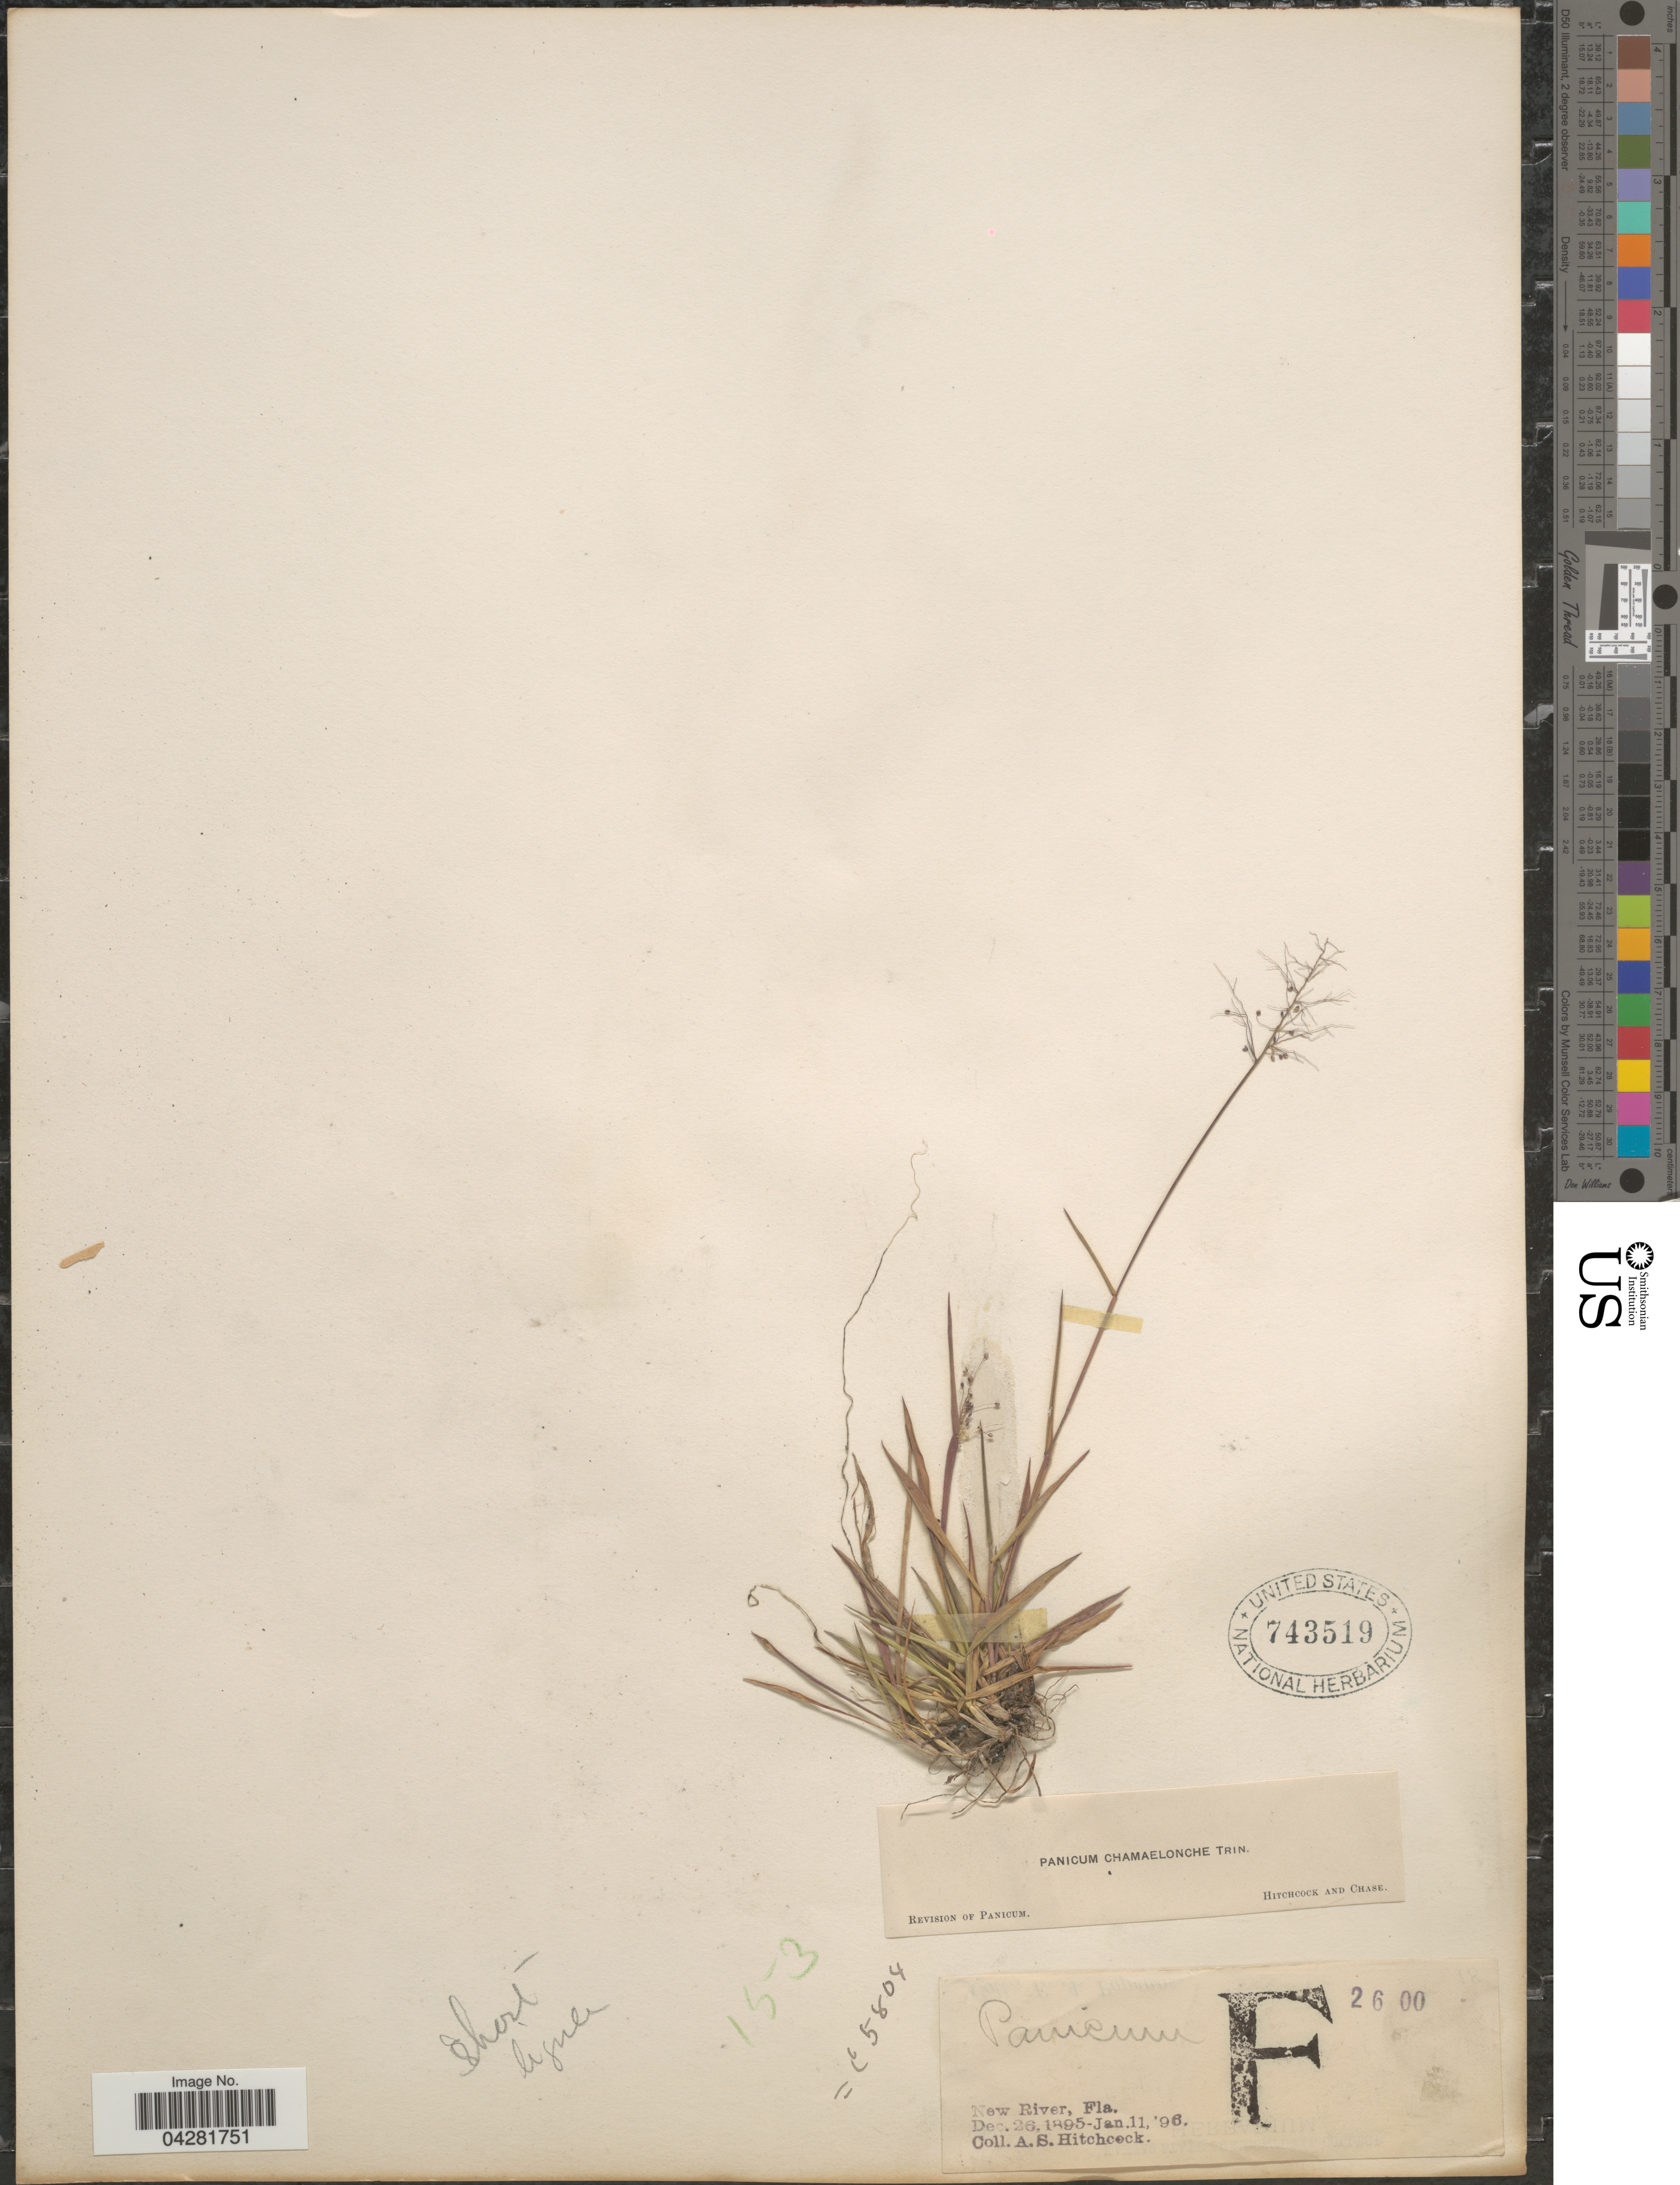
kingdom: Plantae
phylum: Tracheophyta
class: Liliopsida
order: Poales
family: Poaceae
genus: Dichanthelium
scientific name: Dichanthelium ensifolium var. ensifolium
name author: (Baldwin ex Elliot) Gould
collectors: A. S. Hitchcock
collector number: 2600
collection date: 1895-12-26/1896-01-11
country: United States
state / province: Florida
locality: New River.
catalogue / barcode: US 743519